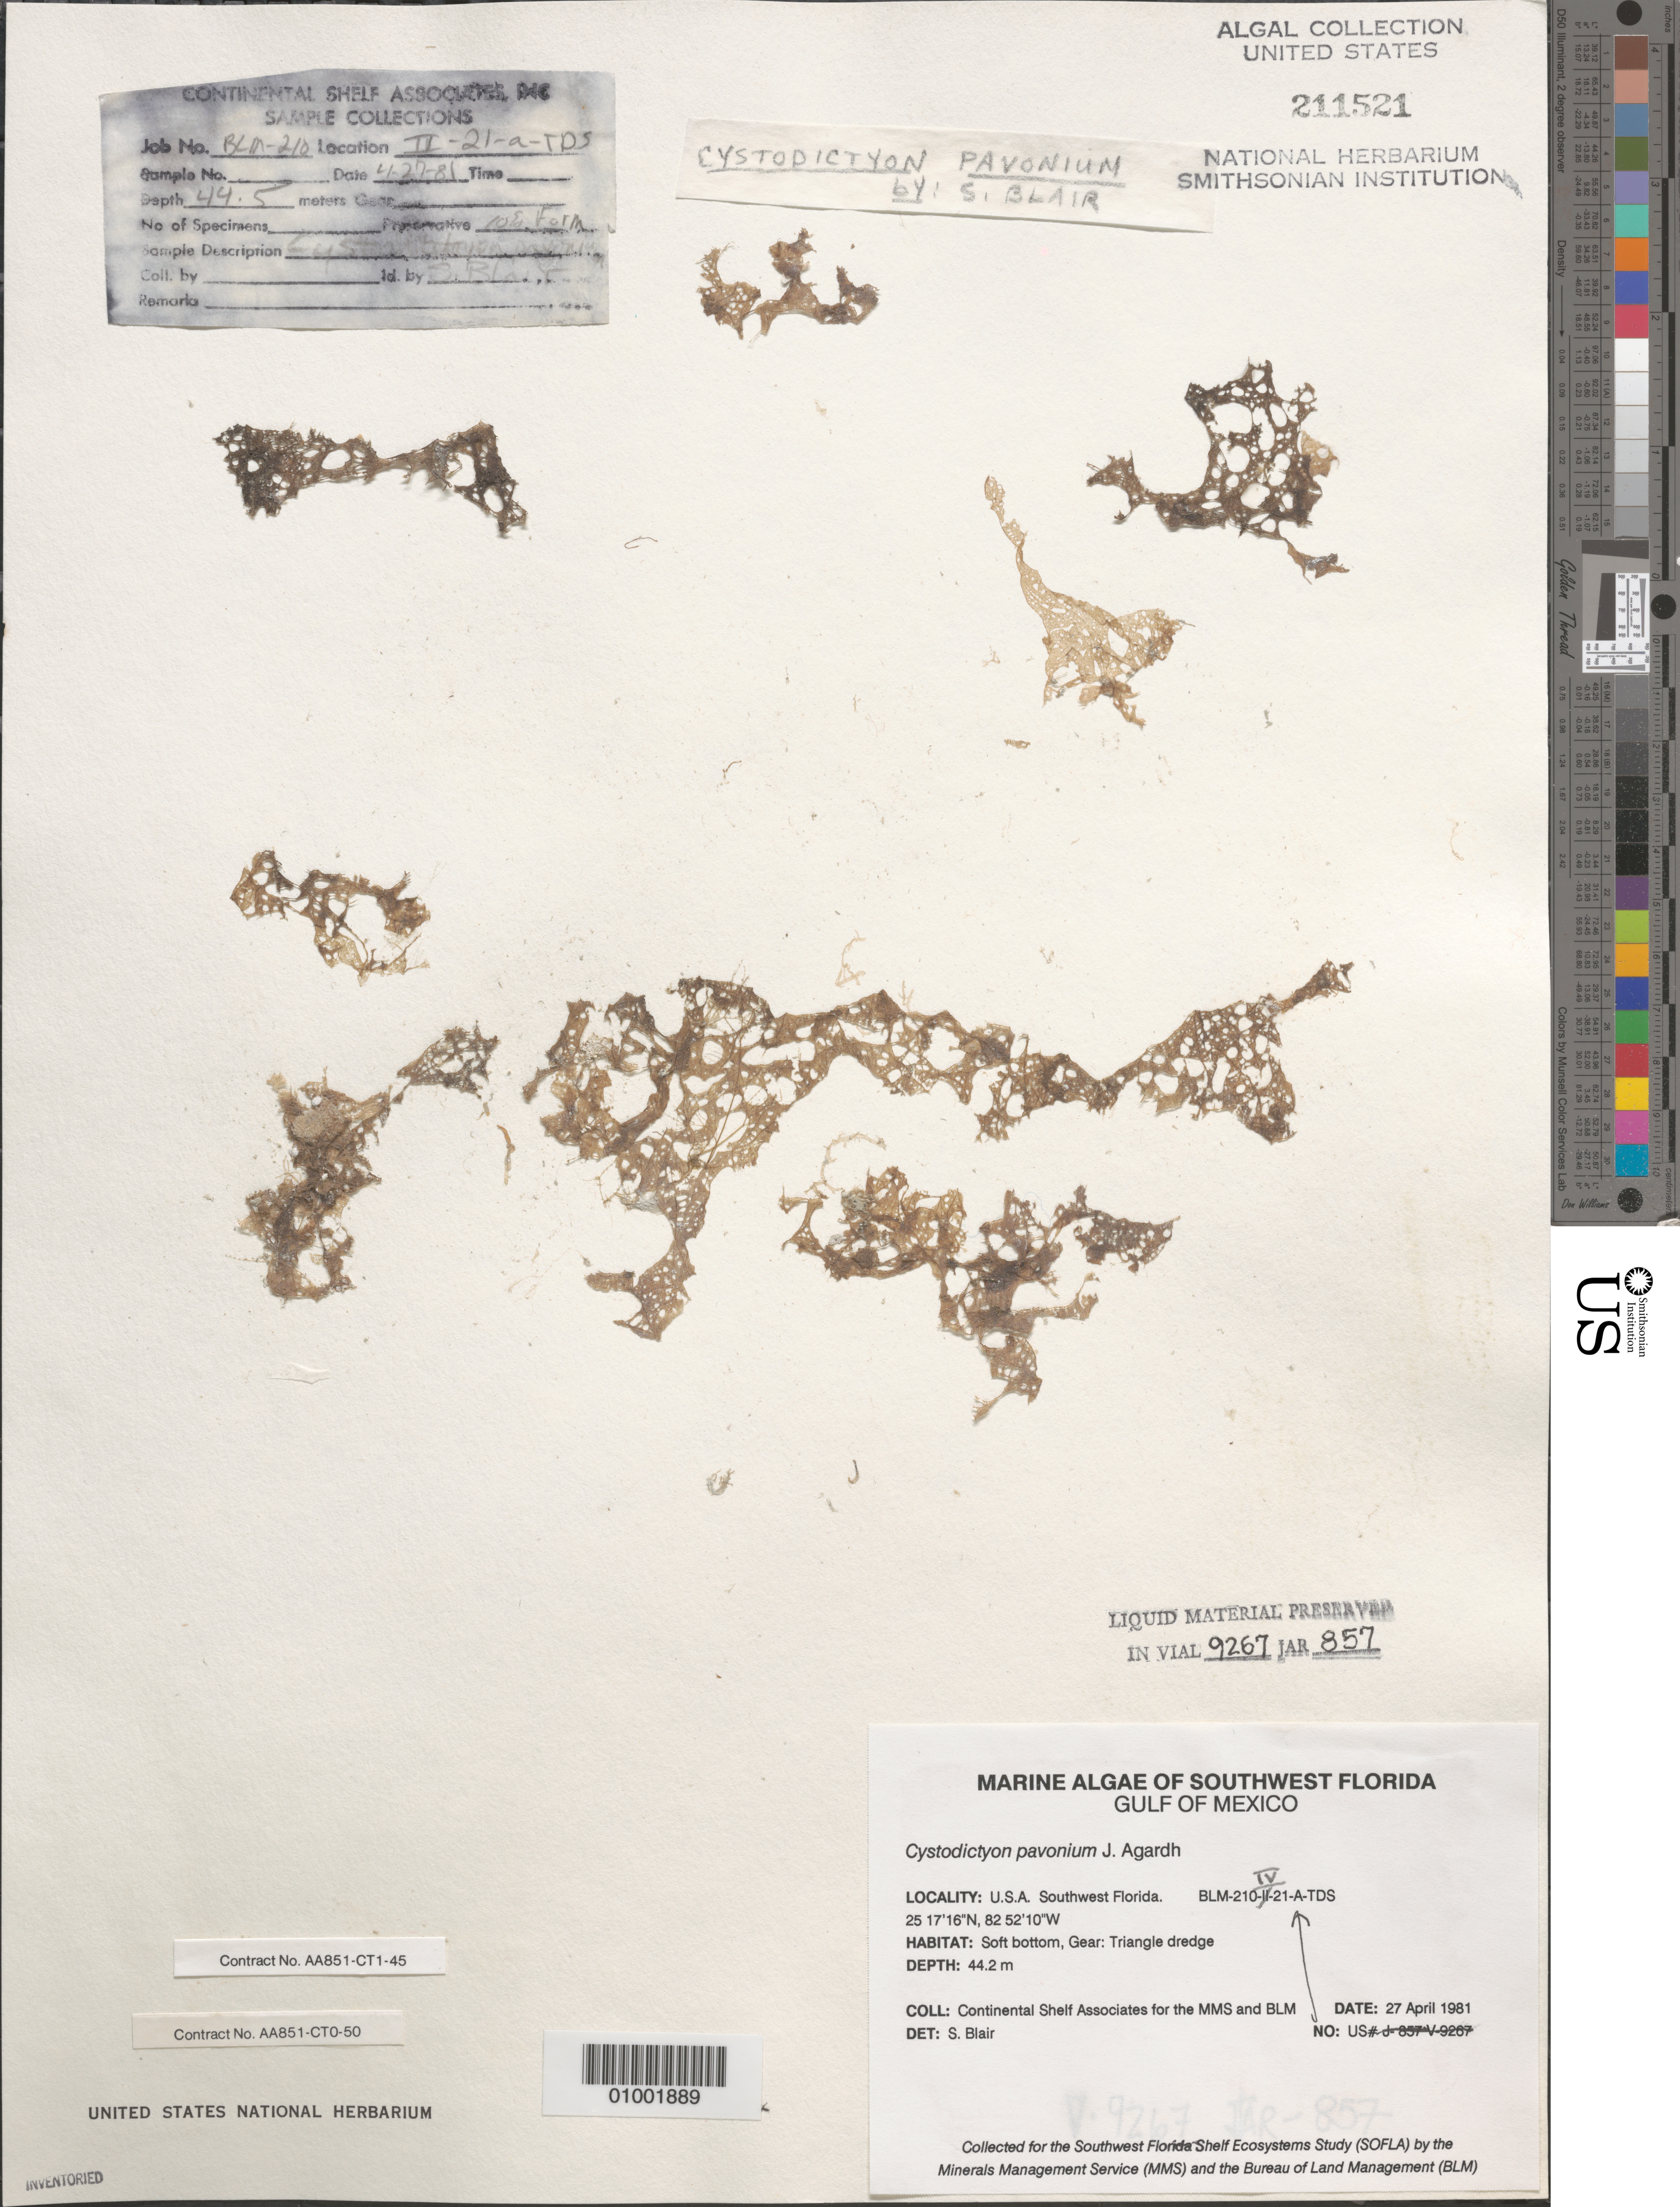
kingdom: Plantae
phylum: Chlorophyta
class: Ulvophyceae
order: Cladophorales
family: Anadyomenaceae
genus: Anadyomene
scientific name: Anadyomene pavonina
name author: (J. Agardh) J. Wille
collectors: Continental Shelf Associates for the MMS/BLM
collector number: BLM-210-IV-21-A-TDS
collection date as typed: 27 Apr 1981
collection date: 1981-04-27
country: United States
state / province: Florida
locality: Gulf of Mexico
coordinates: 25 17'16"N, 82 52'10"W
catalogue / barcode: US 211521